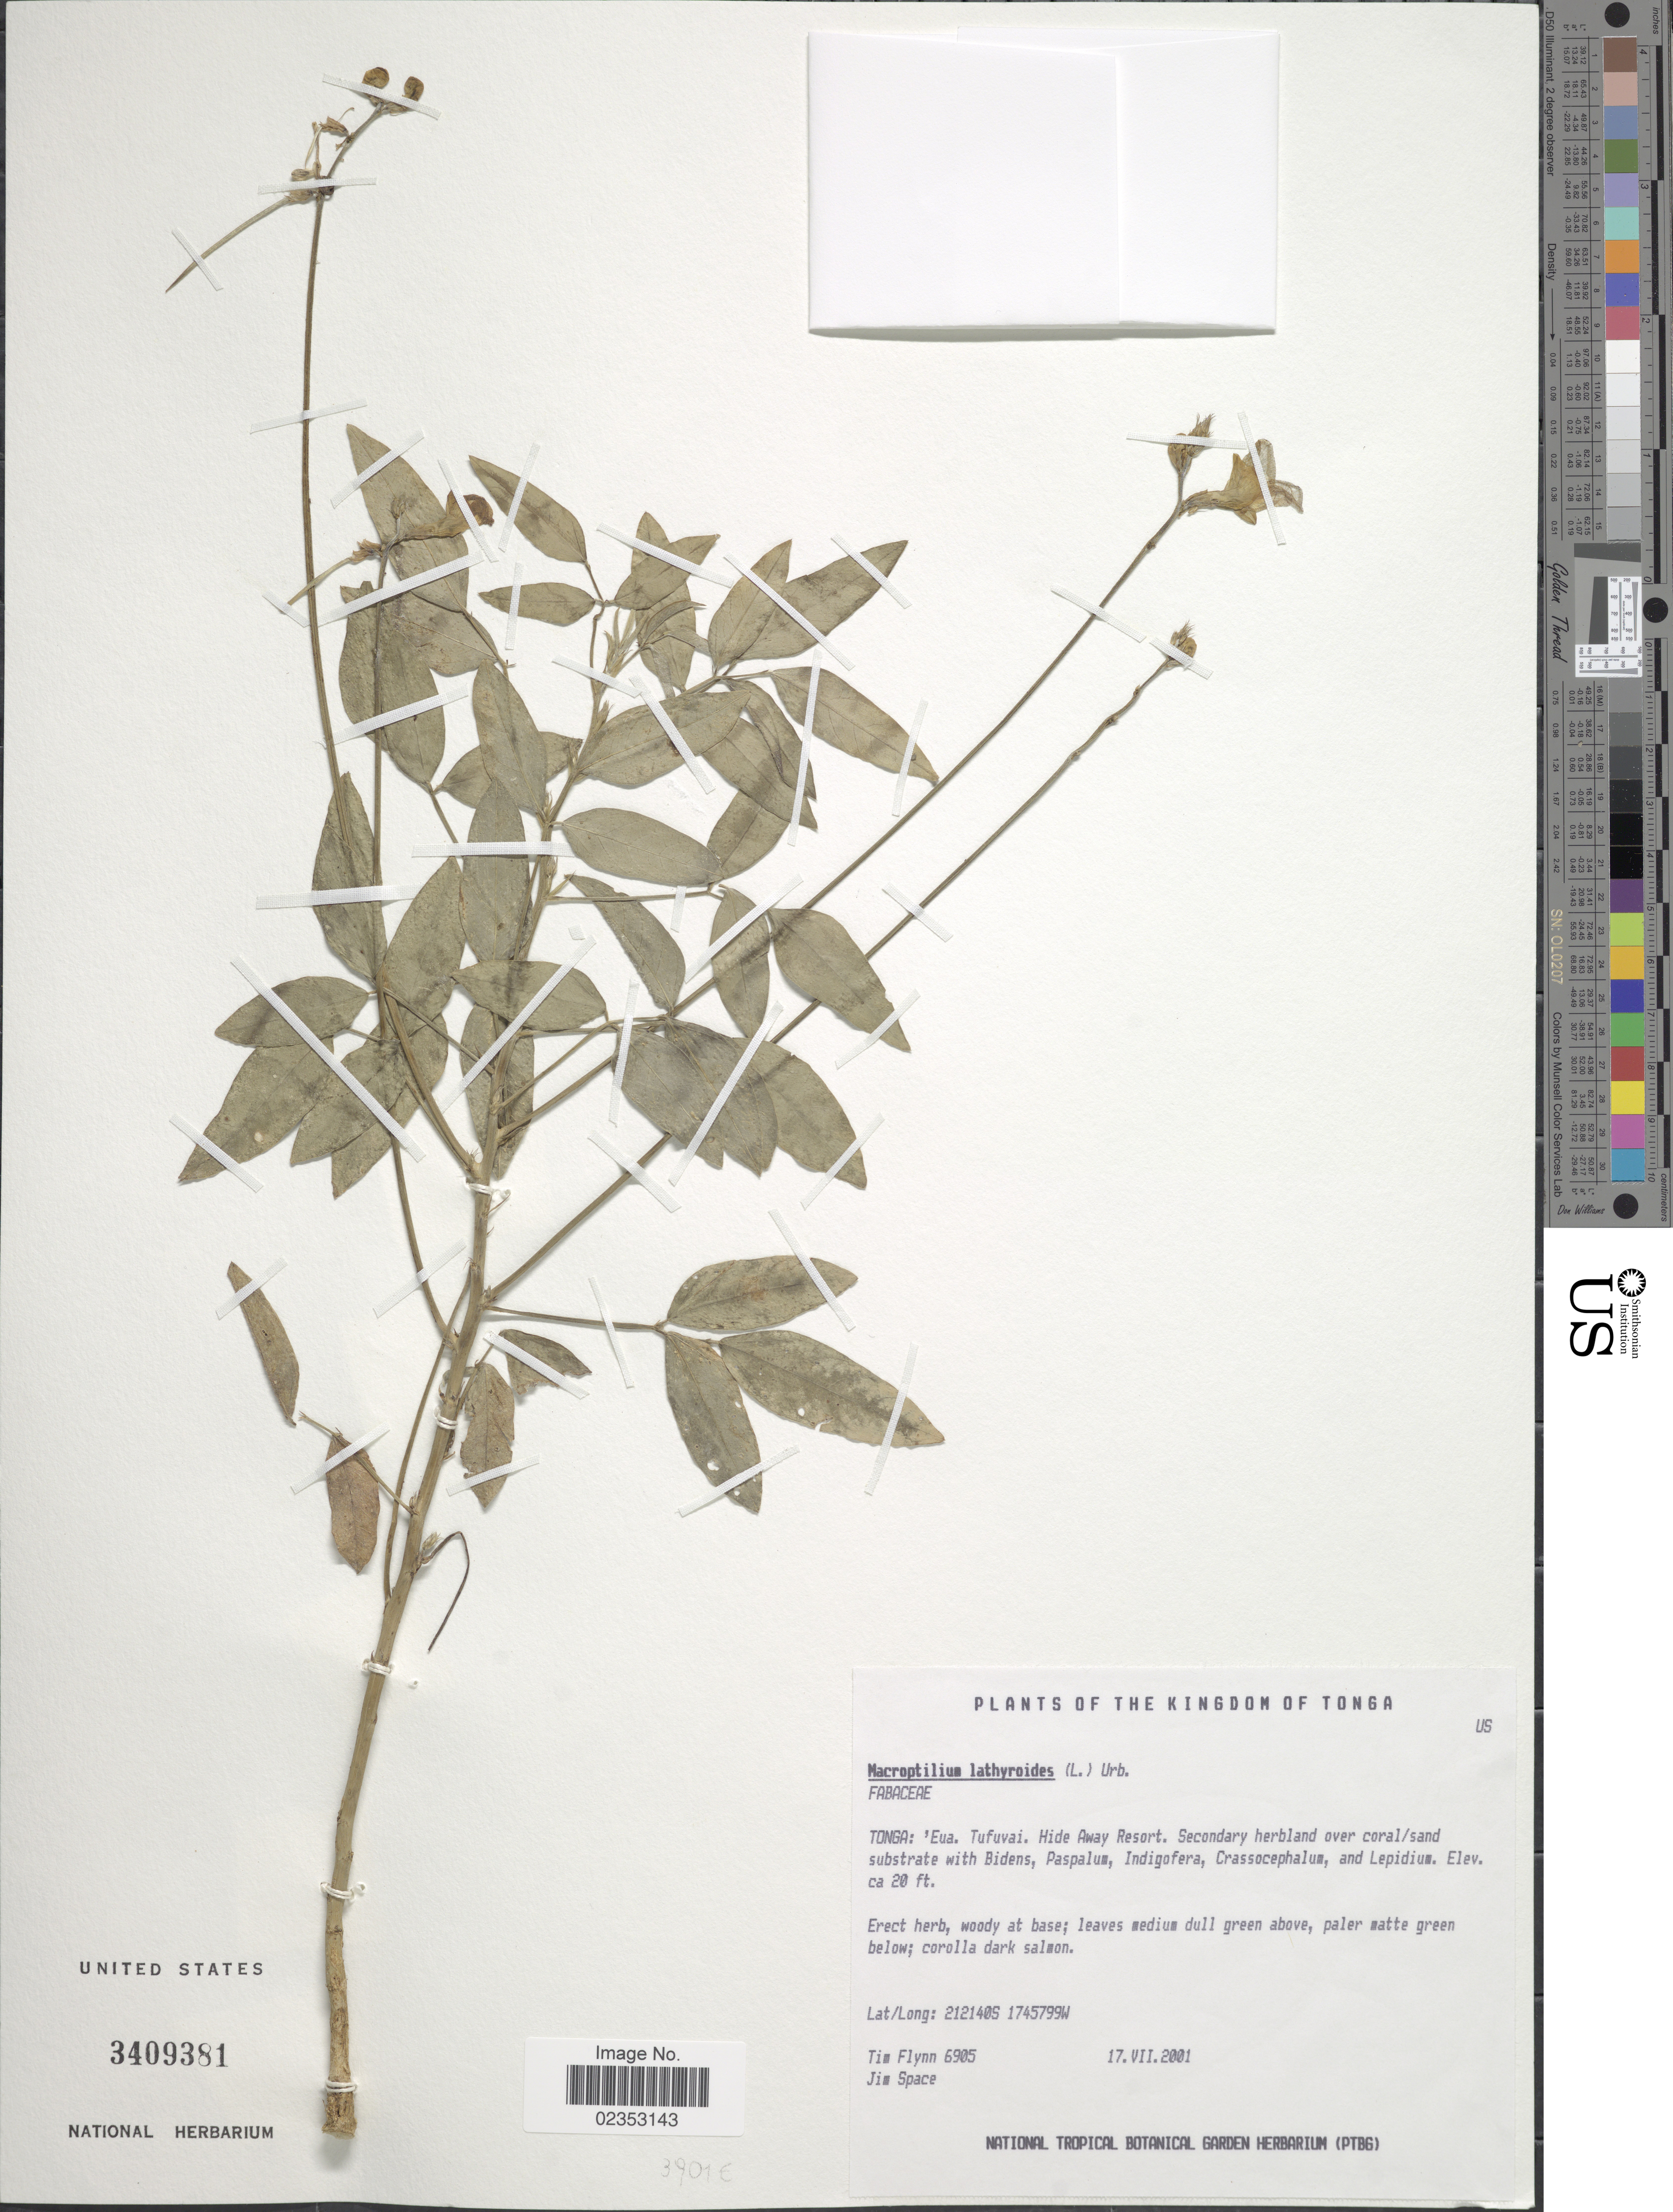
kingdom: Plantae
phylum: Tracheophyta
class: Magnoliopsida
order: Fabales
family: Fabaceae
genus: Macroptilium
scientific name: Macroptilium lathyroides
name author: (L.) Urb.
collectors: T. Flynn & J. Space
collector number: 6905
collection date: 2001-07-17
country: Tonga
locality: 'Eua. Tufuvai. hide Away Resort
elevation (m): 6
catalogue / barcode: US 3409381